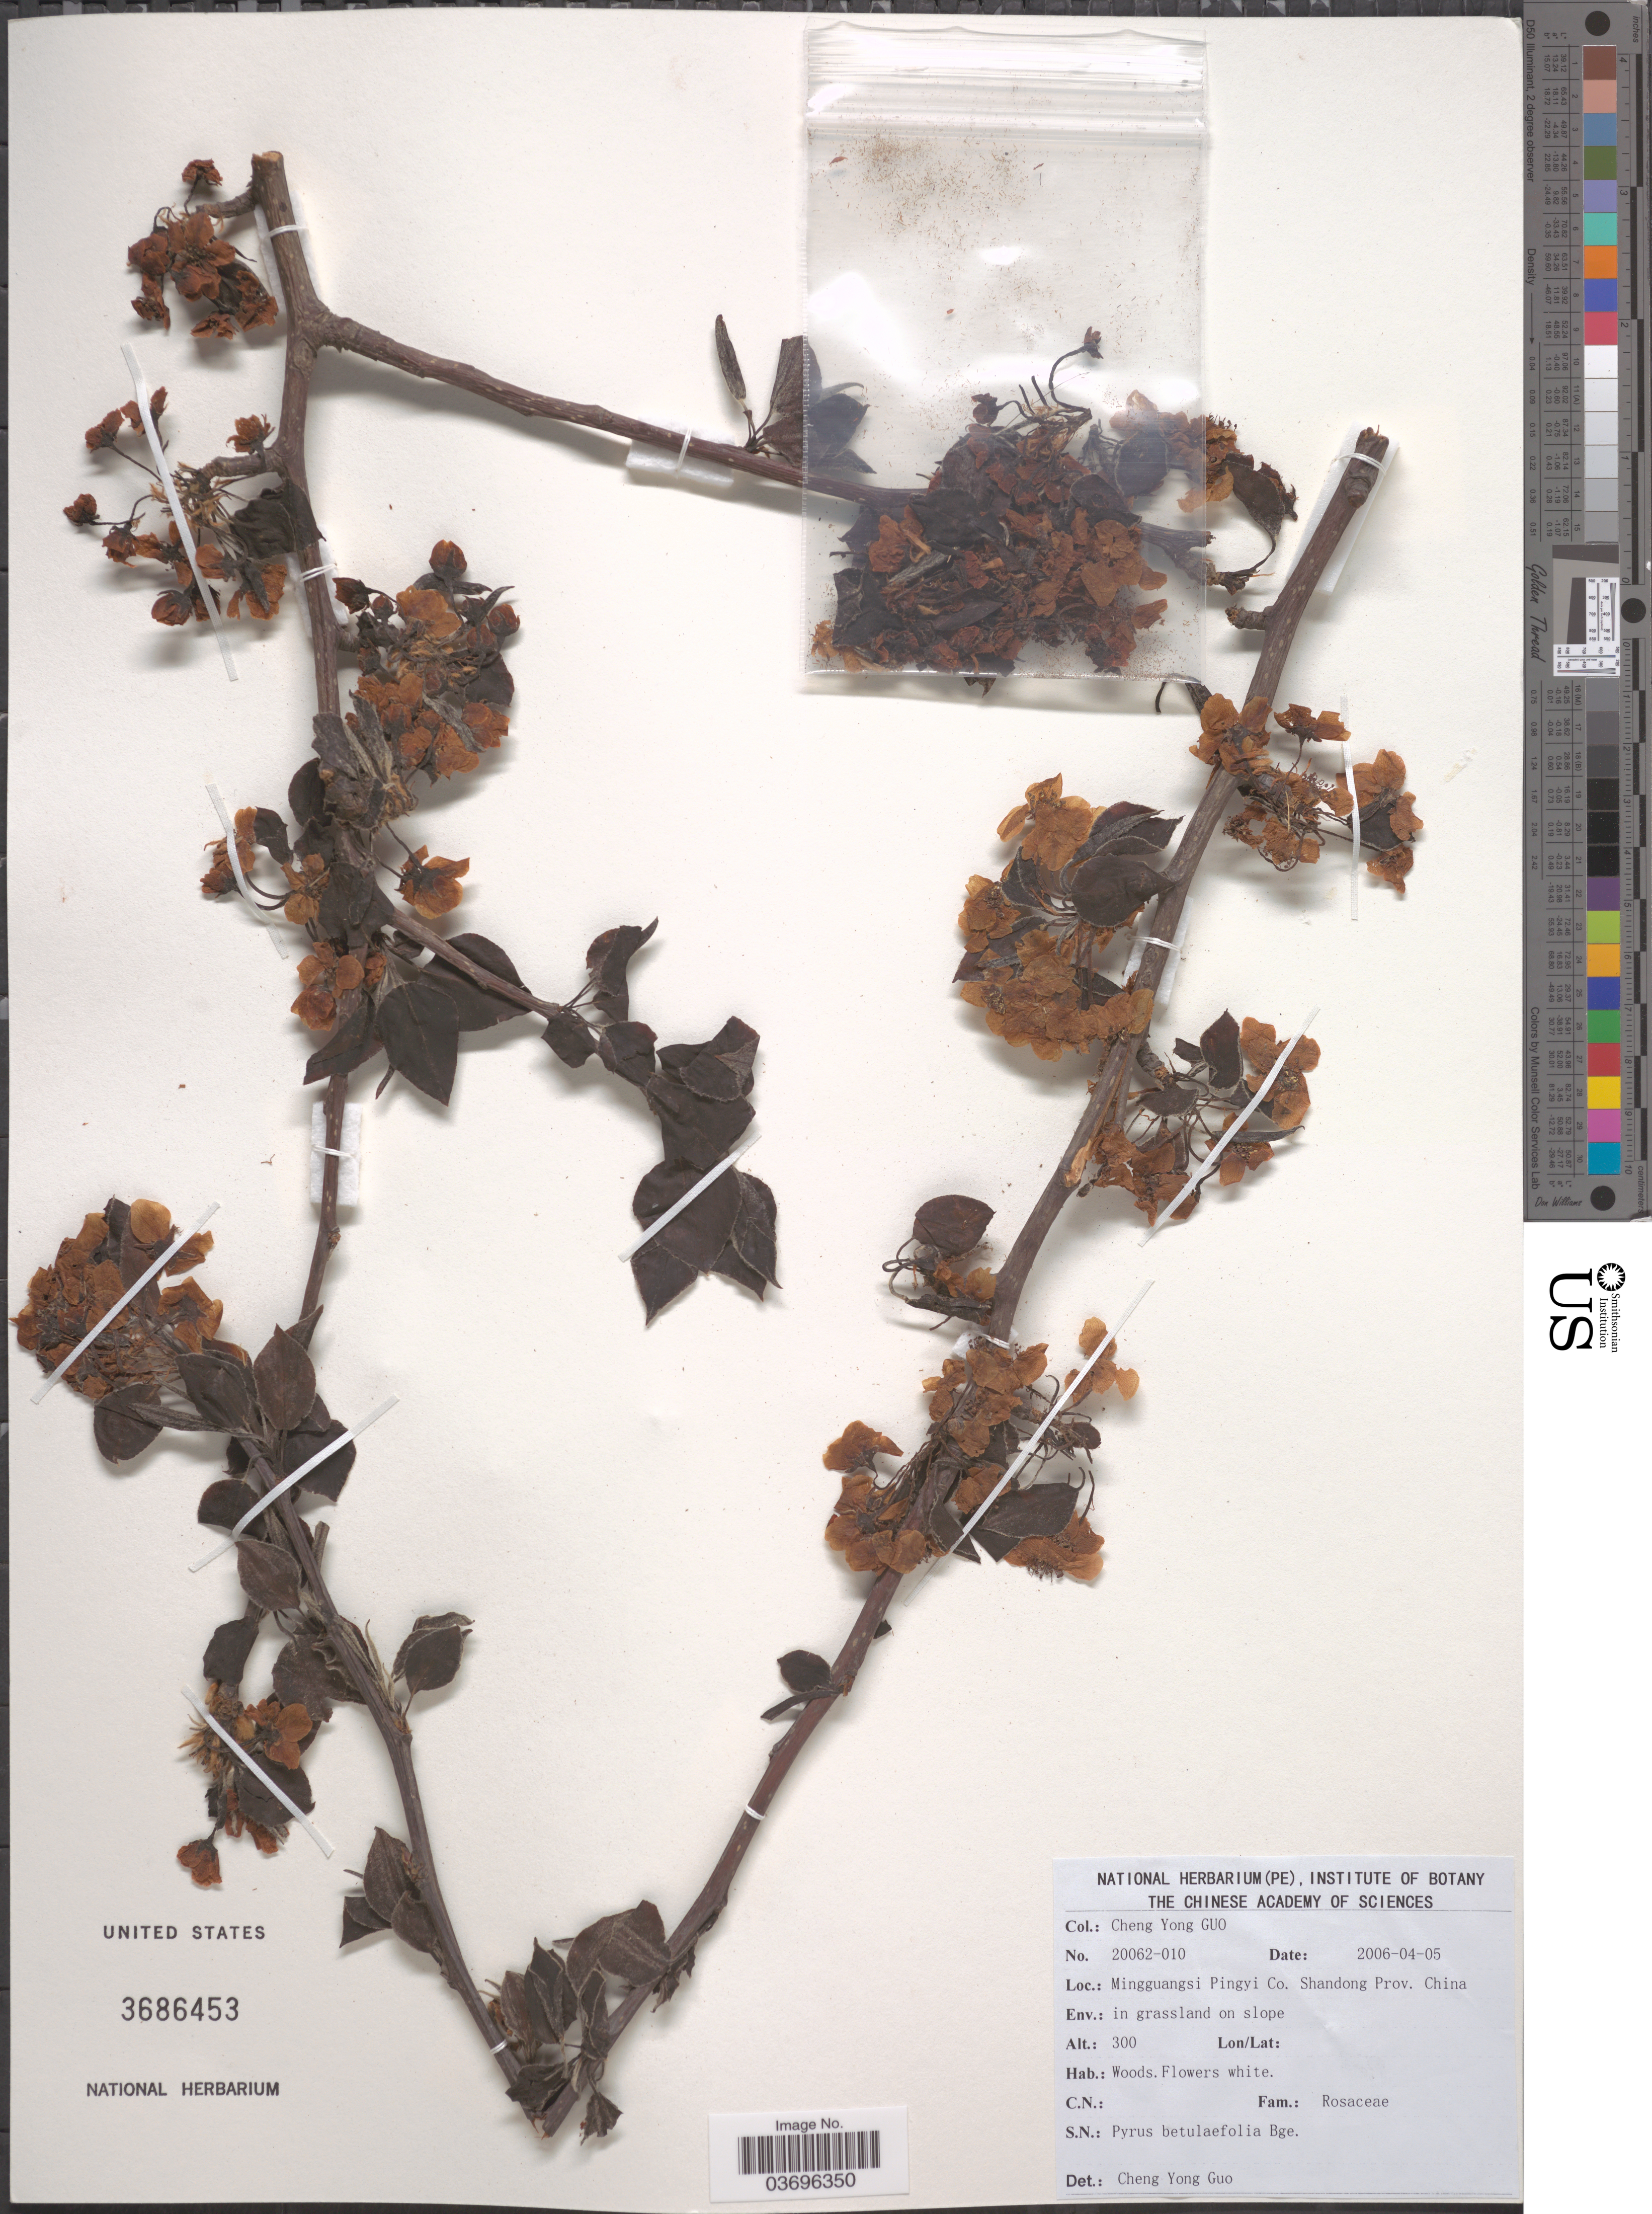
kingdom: Plantae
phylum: Tracheophyta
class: Magnoliopsida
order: Rosales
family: Rosaceae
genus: Pyrus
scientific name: Pyrus betulifolia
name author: Bunge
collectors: Guo Chengyong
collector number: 20062-010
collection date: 2006-04-05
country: China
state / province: Shandong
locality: Mingguangsi Pingyi Co.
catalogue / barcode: US 3686453